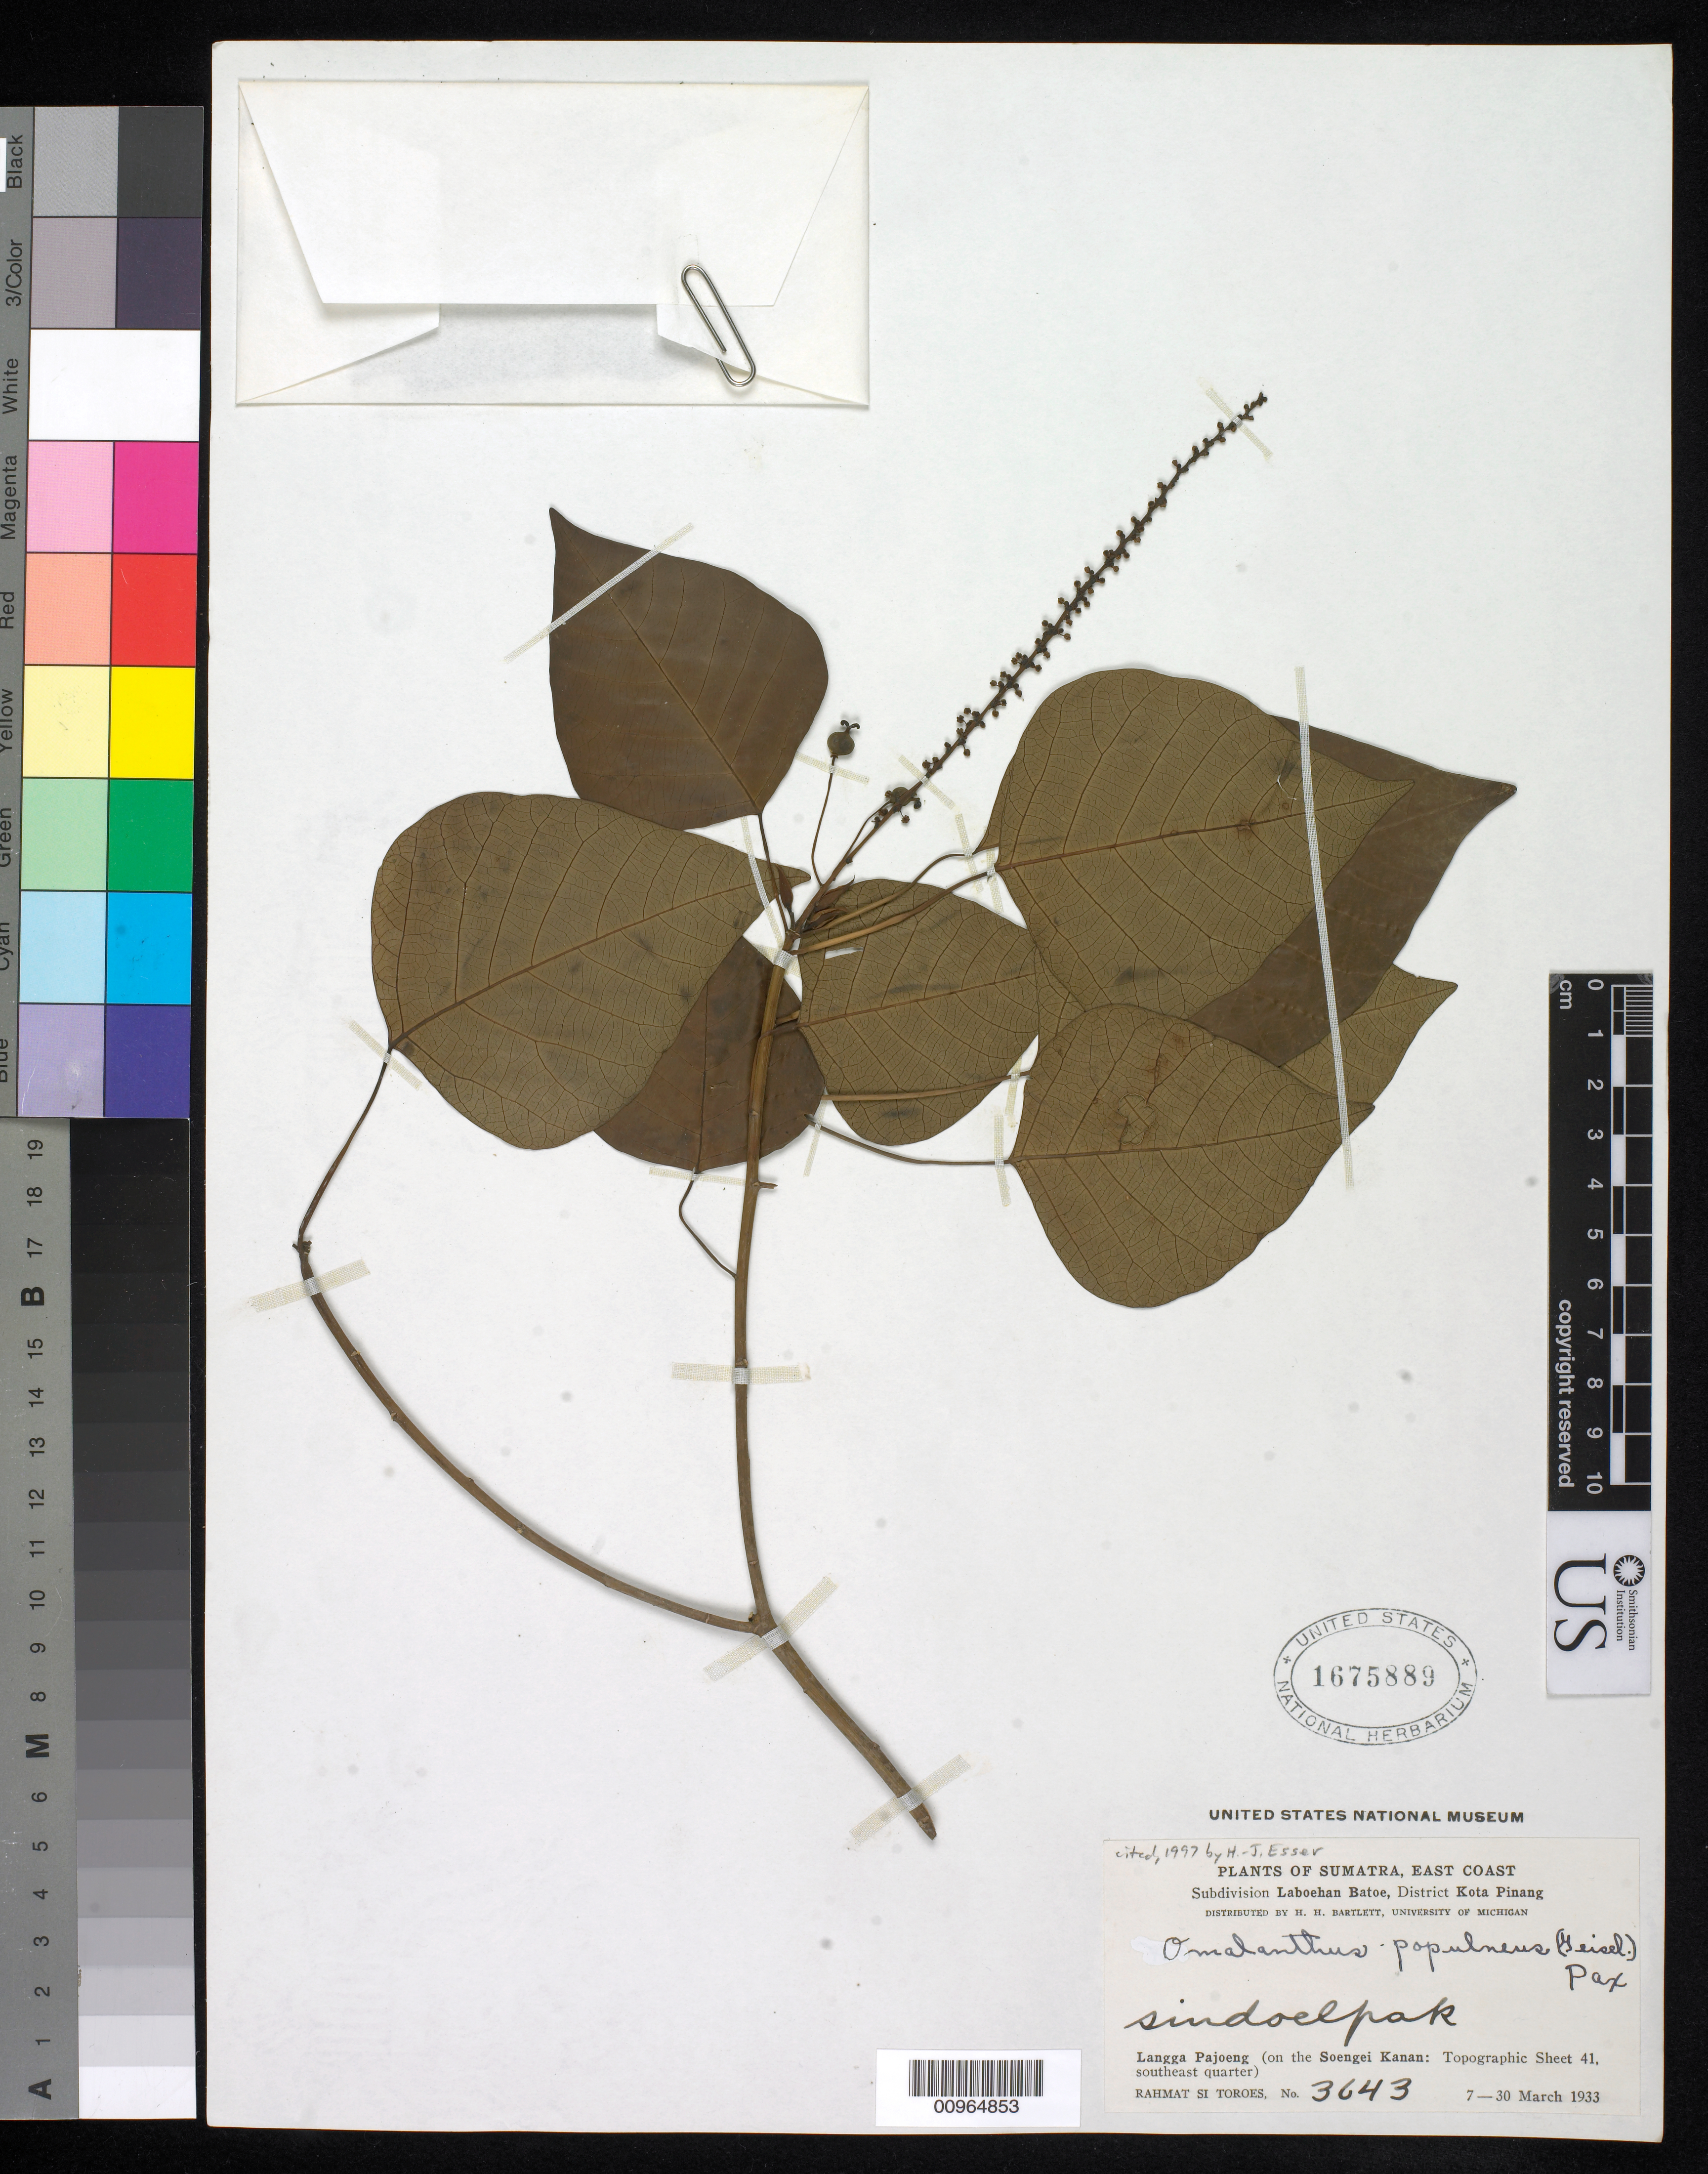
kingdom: Plantae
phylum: Tracheophyta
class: Magnoliopsida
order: Malpighiales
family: Euphorbiaceae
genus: Homalanthus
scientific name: Homalanthus populneus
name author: (Geiseler) Kuntze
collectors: Rahmat Si Boeea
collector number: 3643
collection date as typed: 07 Mar 1933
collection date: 1933-03-07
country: Indonesia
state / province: Sumatra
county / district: North Sumatra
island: Sumatra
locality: Langga Pajoeng (on the Soengei Kanan: Topographic sheet 41, southeast quarter). Subdivision Laboehan Batoe, District Kota Pinang.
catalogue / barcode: US 1675889